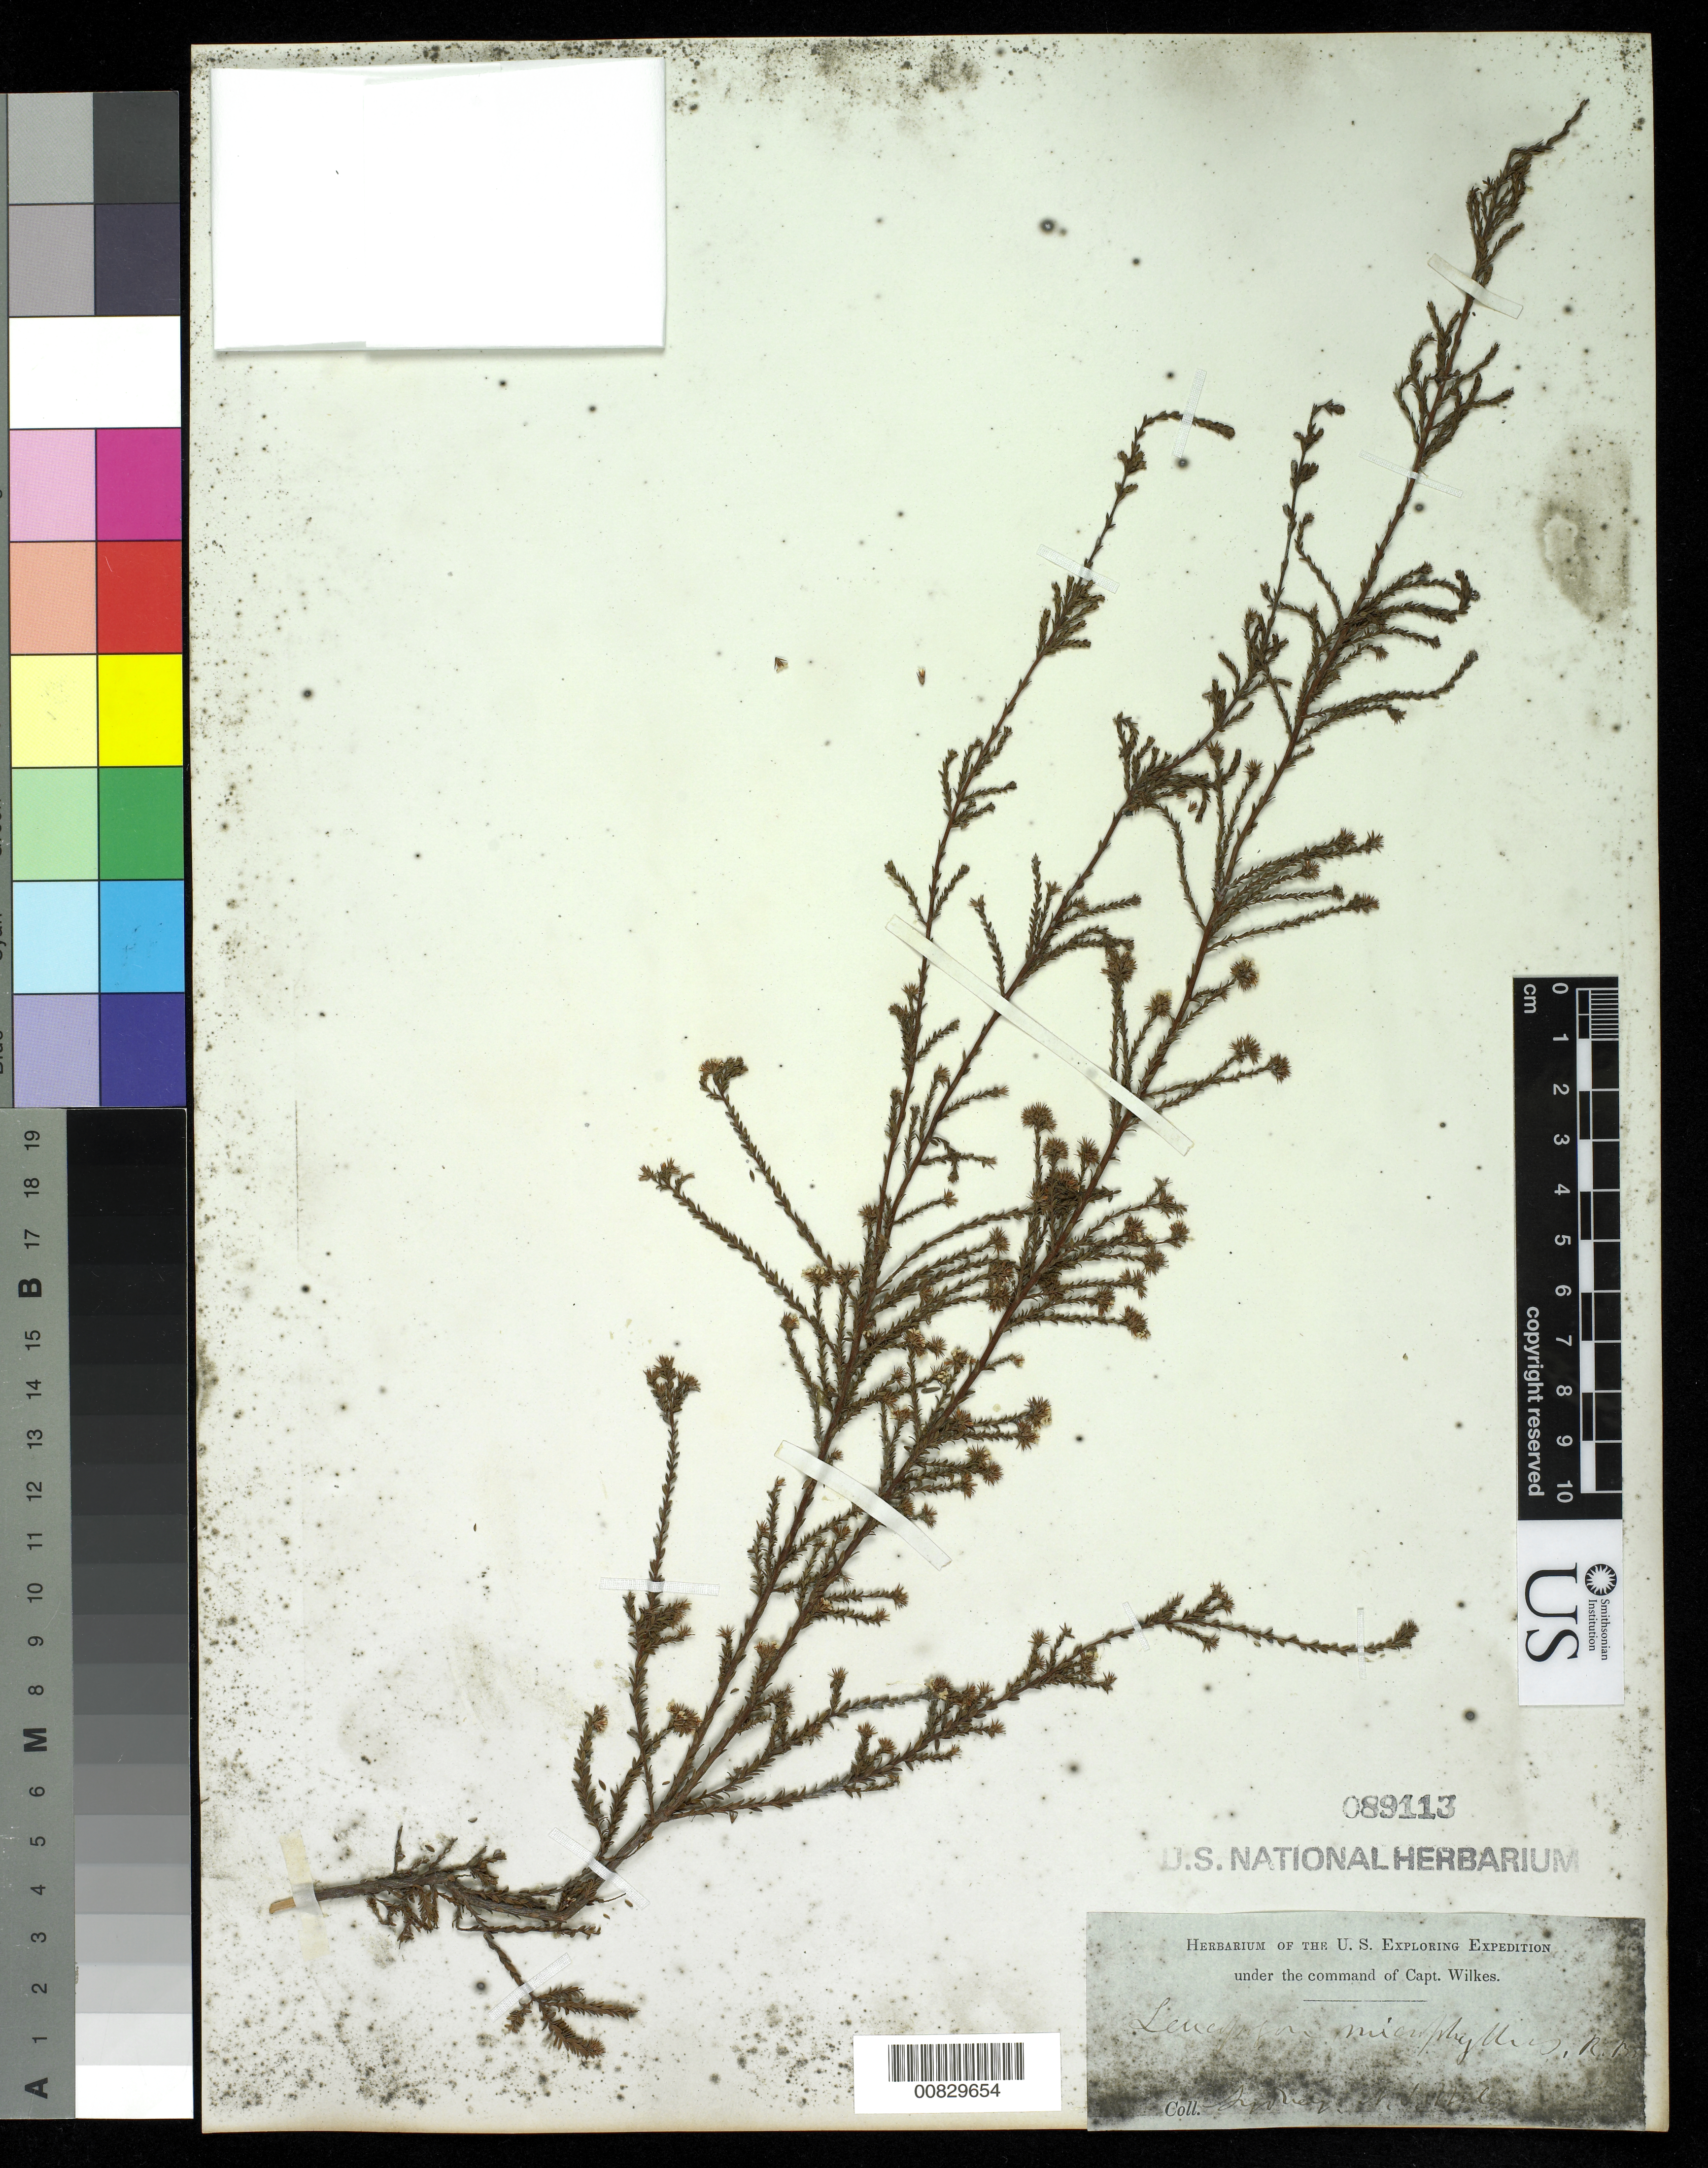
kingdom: Plantae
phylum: Tracheophyta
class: Magnoliopsida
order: Ericales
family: Ericaceae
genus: Leucopogon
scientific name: Leucopogon microphyllus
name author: R. Br.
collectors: Wilkes Explor. Exped.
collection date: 1838/1842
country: Australia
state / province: New South Wales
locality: Sydney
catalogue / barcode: US 89113